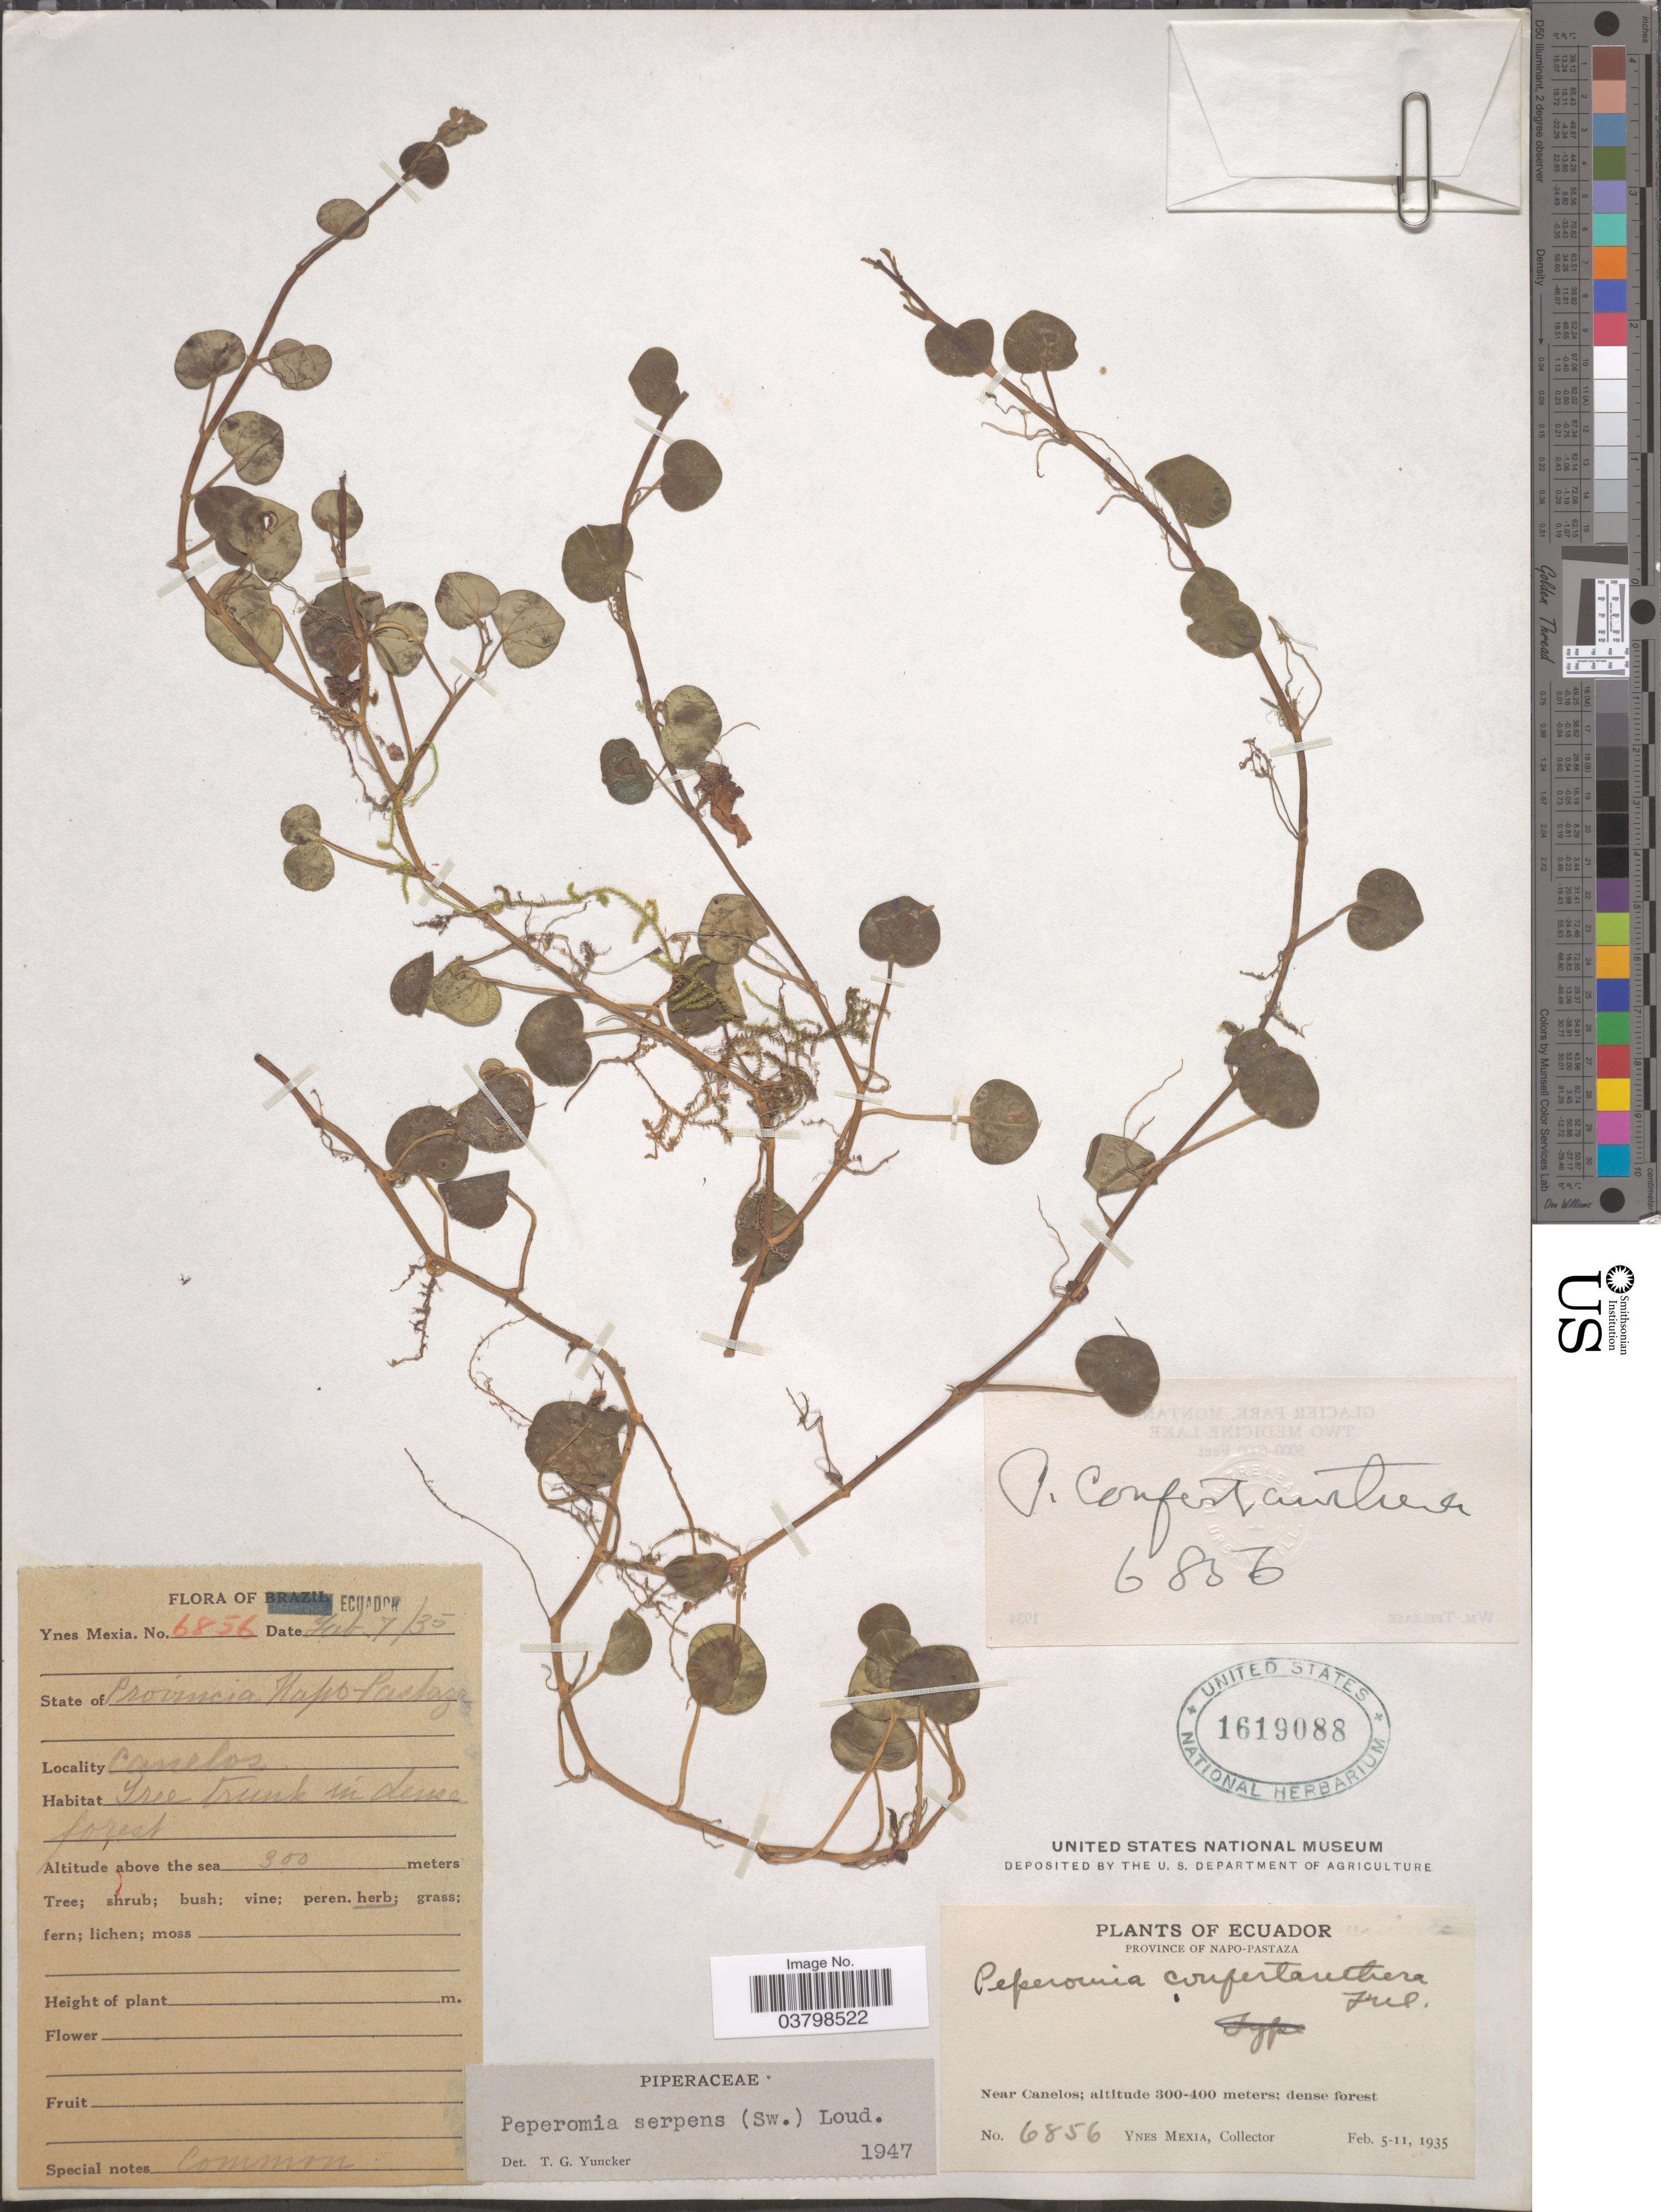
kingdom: Plantae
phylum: Tracheophyta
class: Magnoliopsida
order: Piperales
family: Piperaceae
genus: Peperomia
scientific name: Peperomia serpens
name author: (Sw.) Loudon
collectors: Y. Mexia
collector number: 6856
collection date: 1935-02-07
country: Ecuador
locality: Province of Napo-Pastaza. Near Canelos.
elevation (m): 300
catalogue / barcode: US 1619088